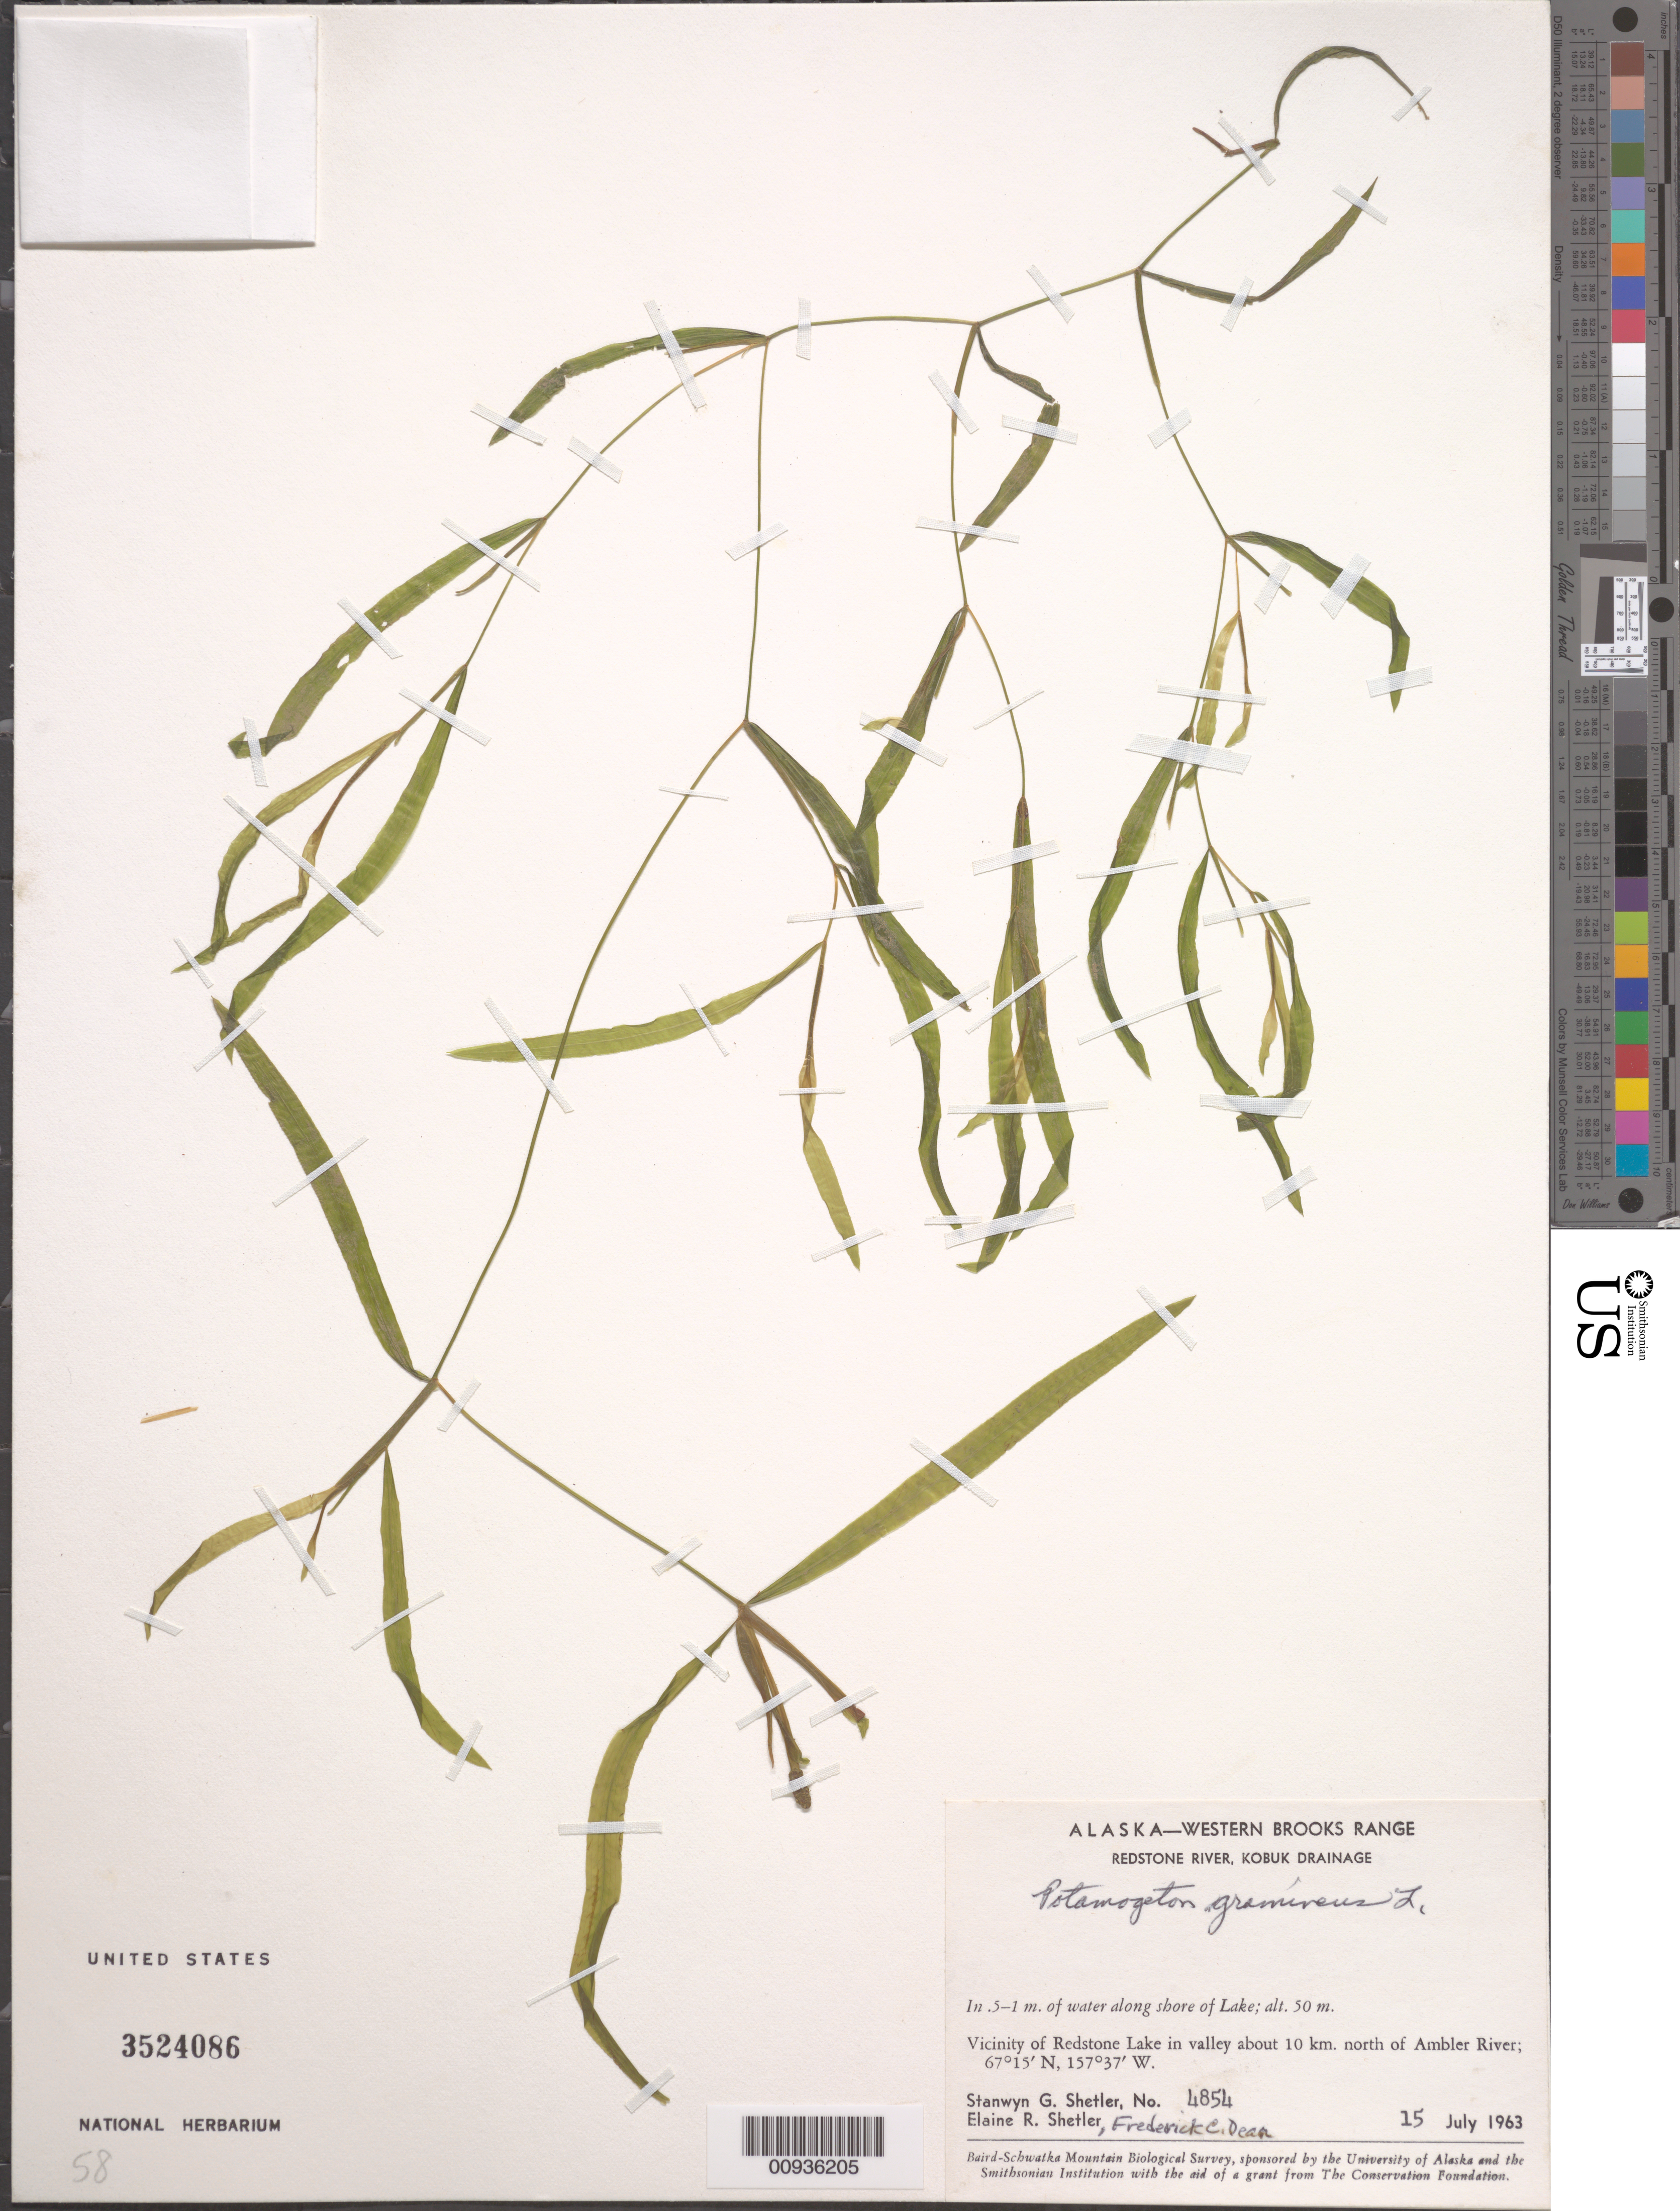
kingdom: Plantae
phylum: Tracheophyta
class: Liliopsida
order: Alismatales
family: Potamogetonaceae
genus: Potamogeton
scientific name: Potamogeton gramineus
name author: L.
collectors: S. Shetler, E. R. Shetler & F. C. Dean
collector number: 4854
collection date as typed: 15 Jul 1963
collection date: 1963-07-15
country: United States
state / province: Alaska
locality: Vicinity of Redstone Lake in valley about 10 km. north of Ambler River. Western Brooks Range, Redstone River, Kobuk Drainage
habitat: In 0.5 - 1 m of water along shore of Lake.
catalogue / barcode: US 3524086